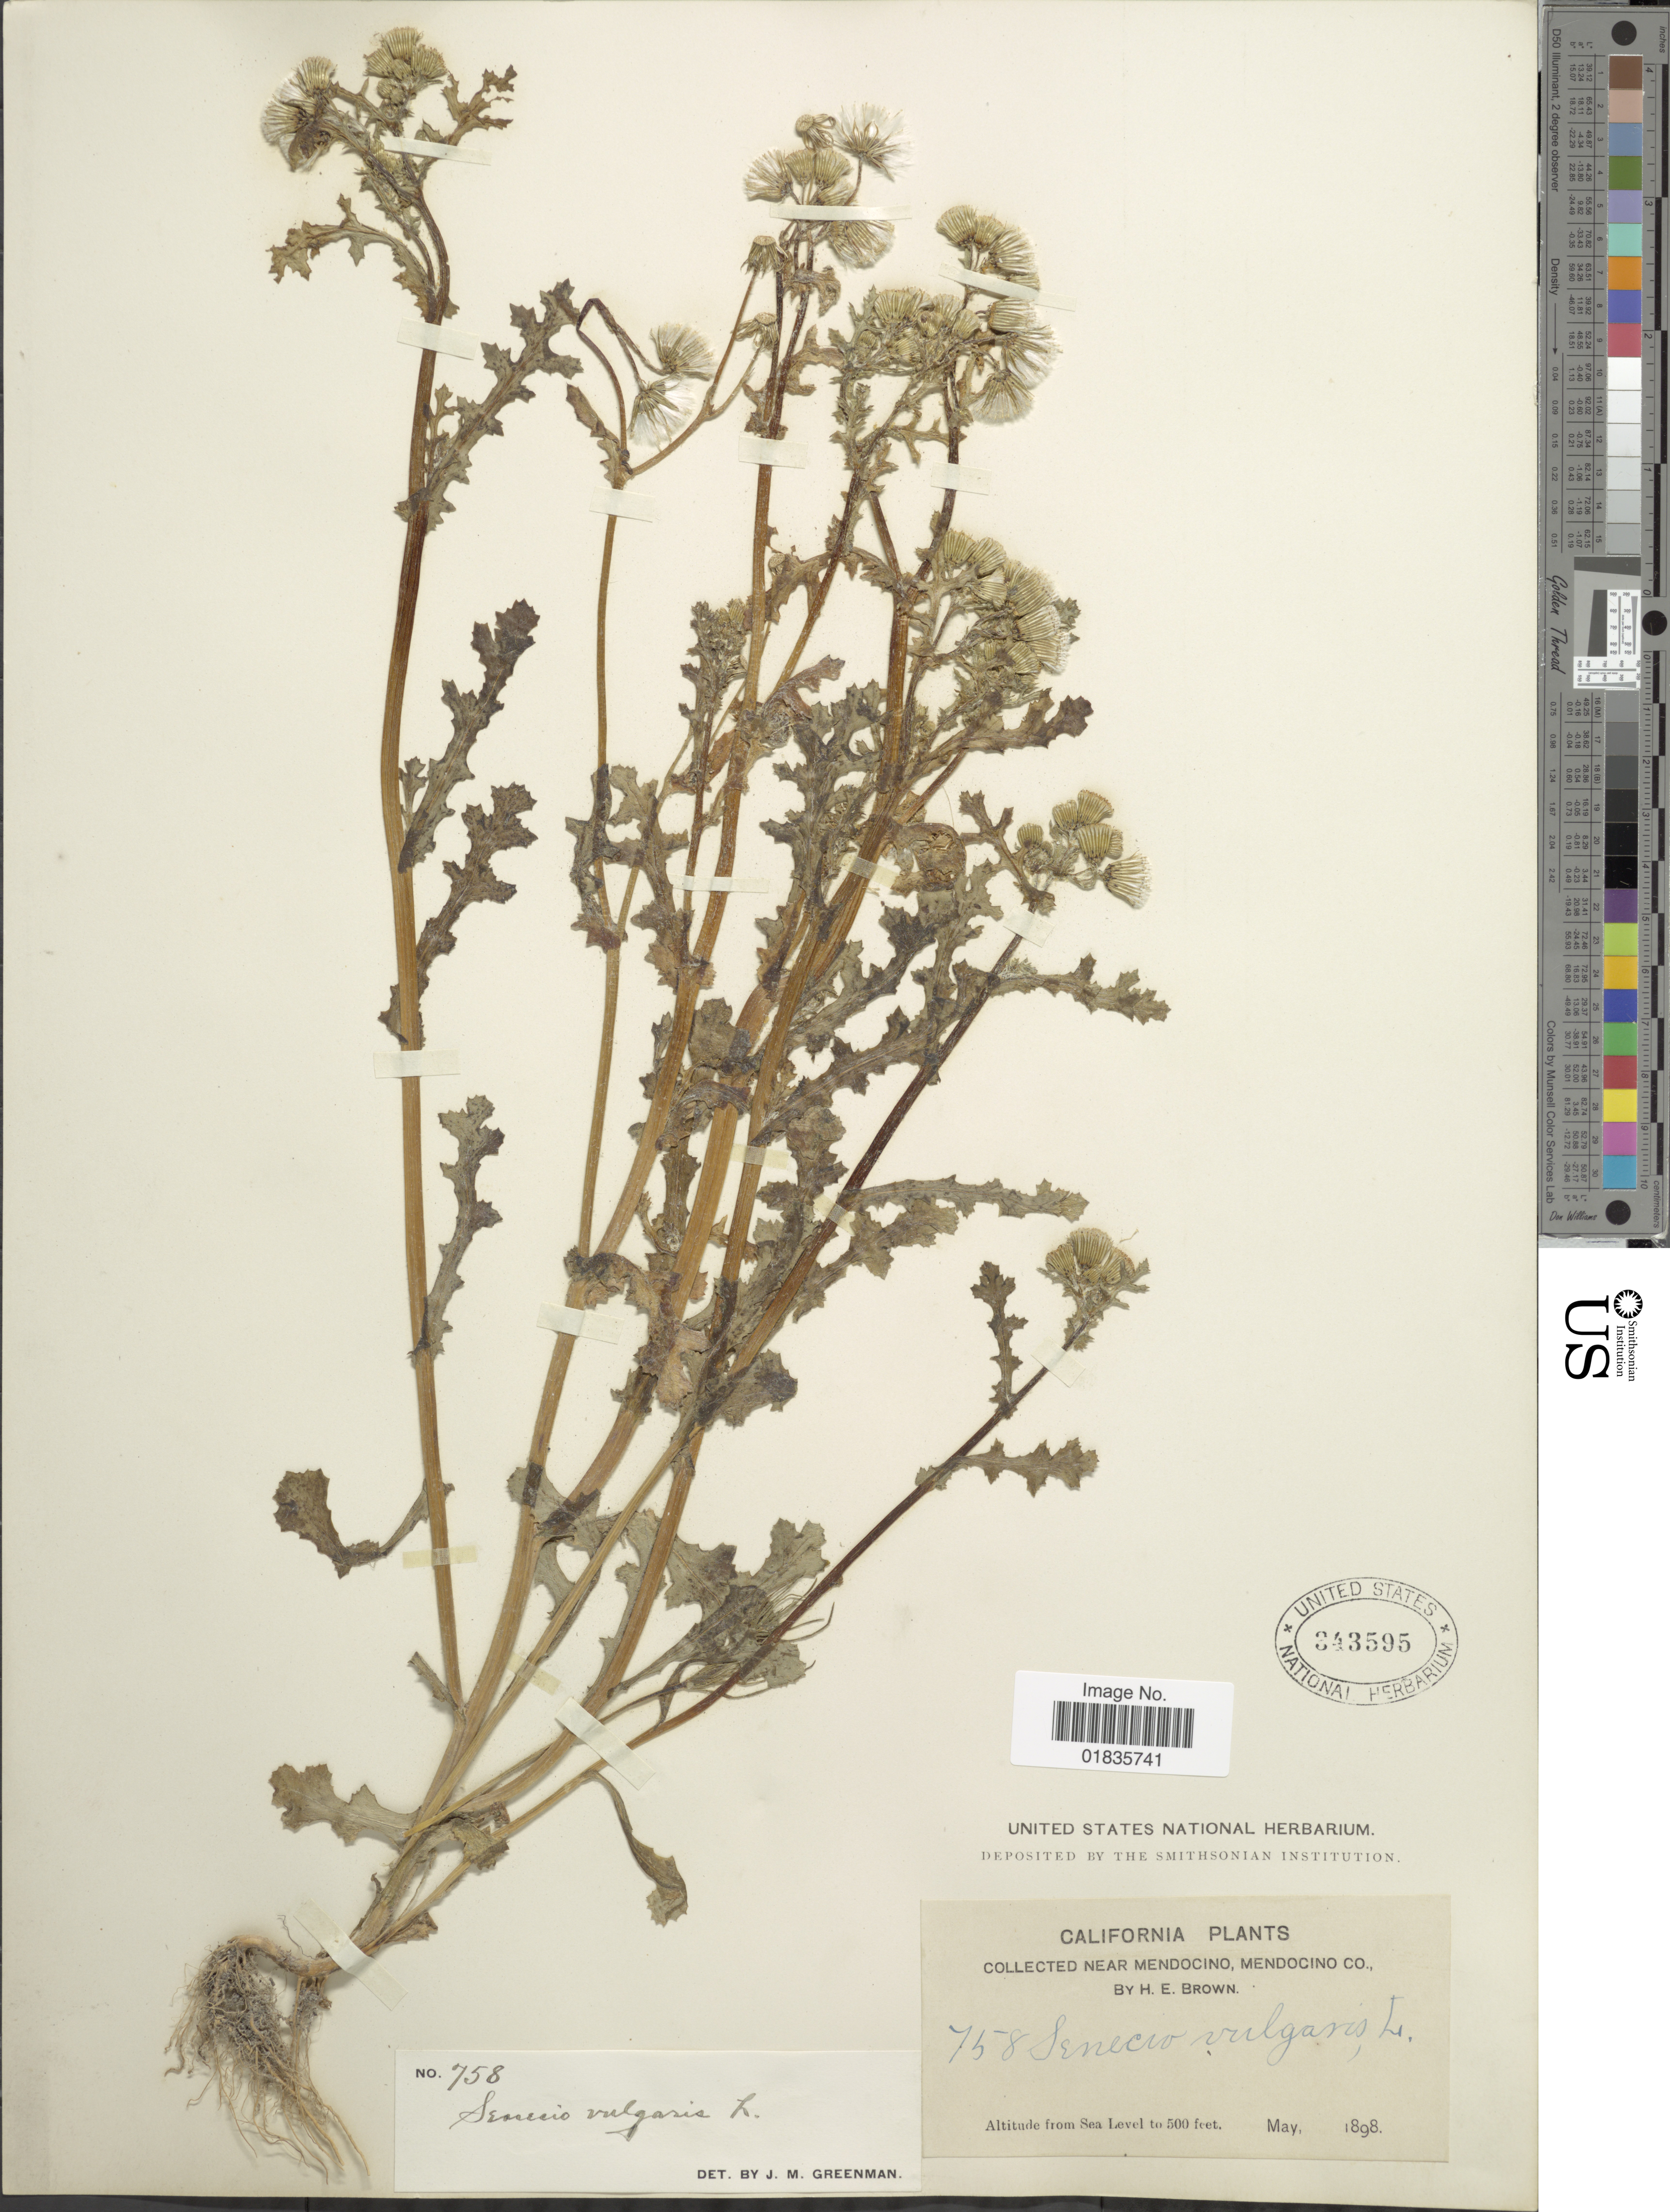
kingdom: Plantae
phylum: Tracheophyta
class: Magnoliopsida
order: Asterales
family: Asteraceae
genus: Senecio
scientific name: Senecio vulgaris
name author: L.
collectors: H. E. Brown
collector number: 758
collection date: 1898-05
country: United States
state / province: California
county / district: Mendocino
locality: Near Mendocino, Mendocino Co.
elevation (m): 152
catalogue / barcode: US 343595